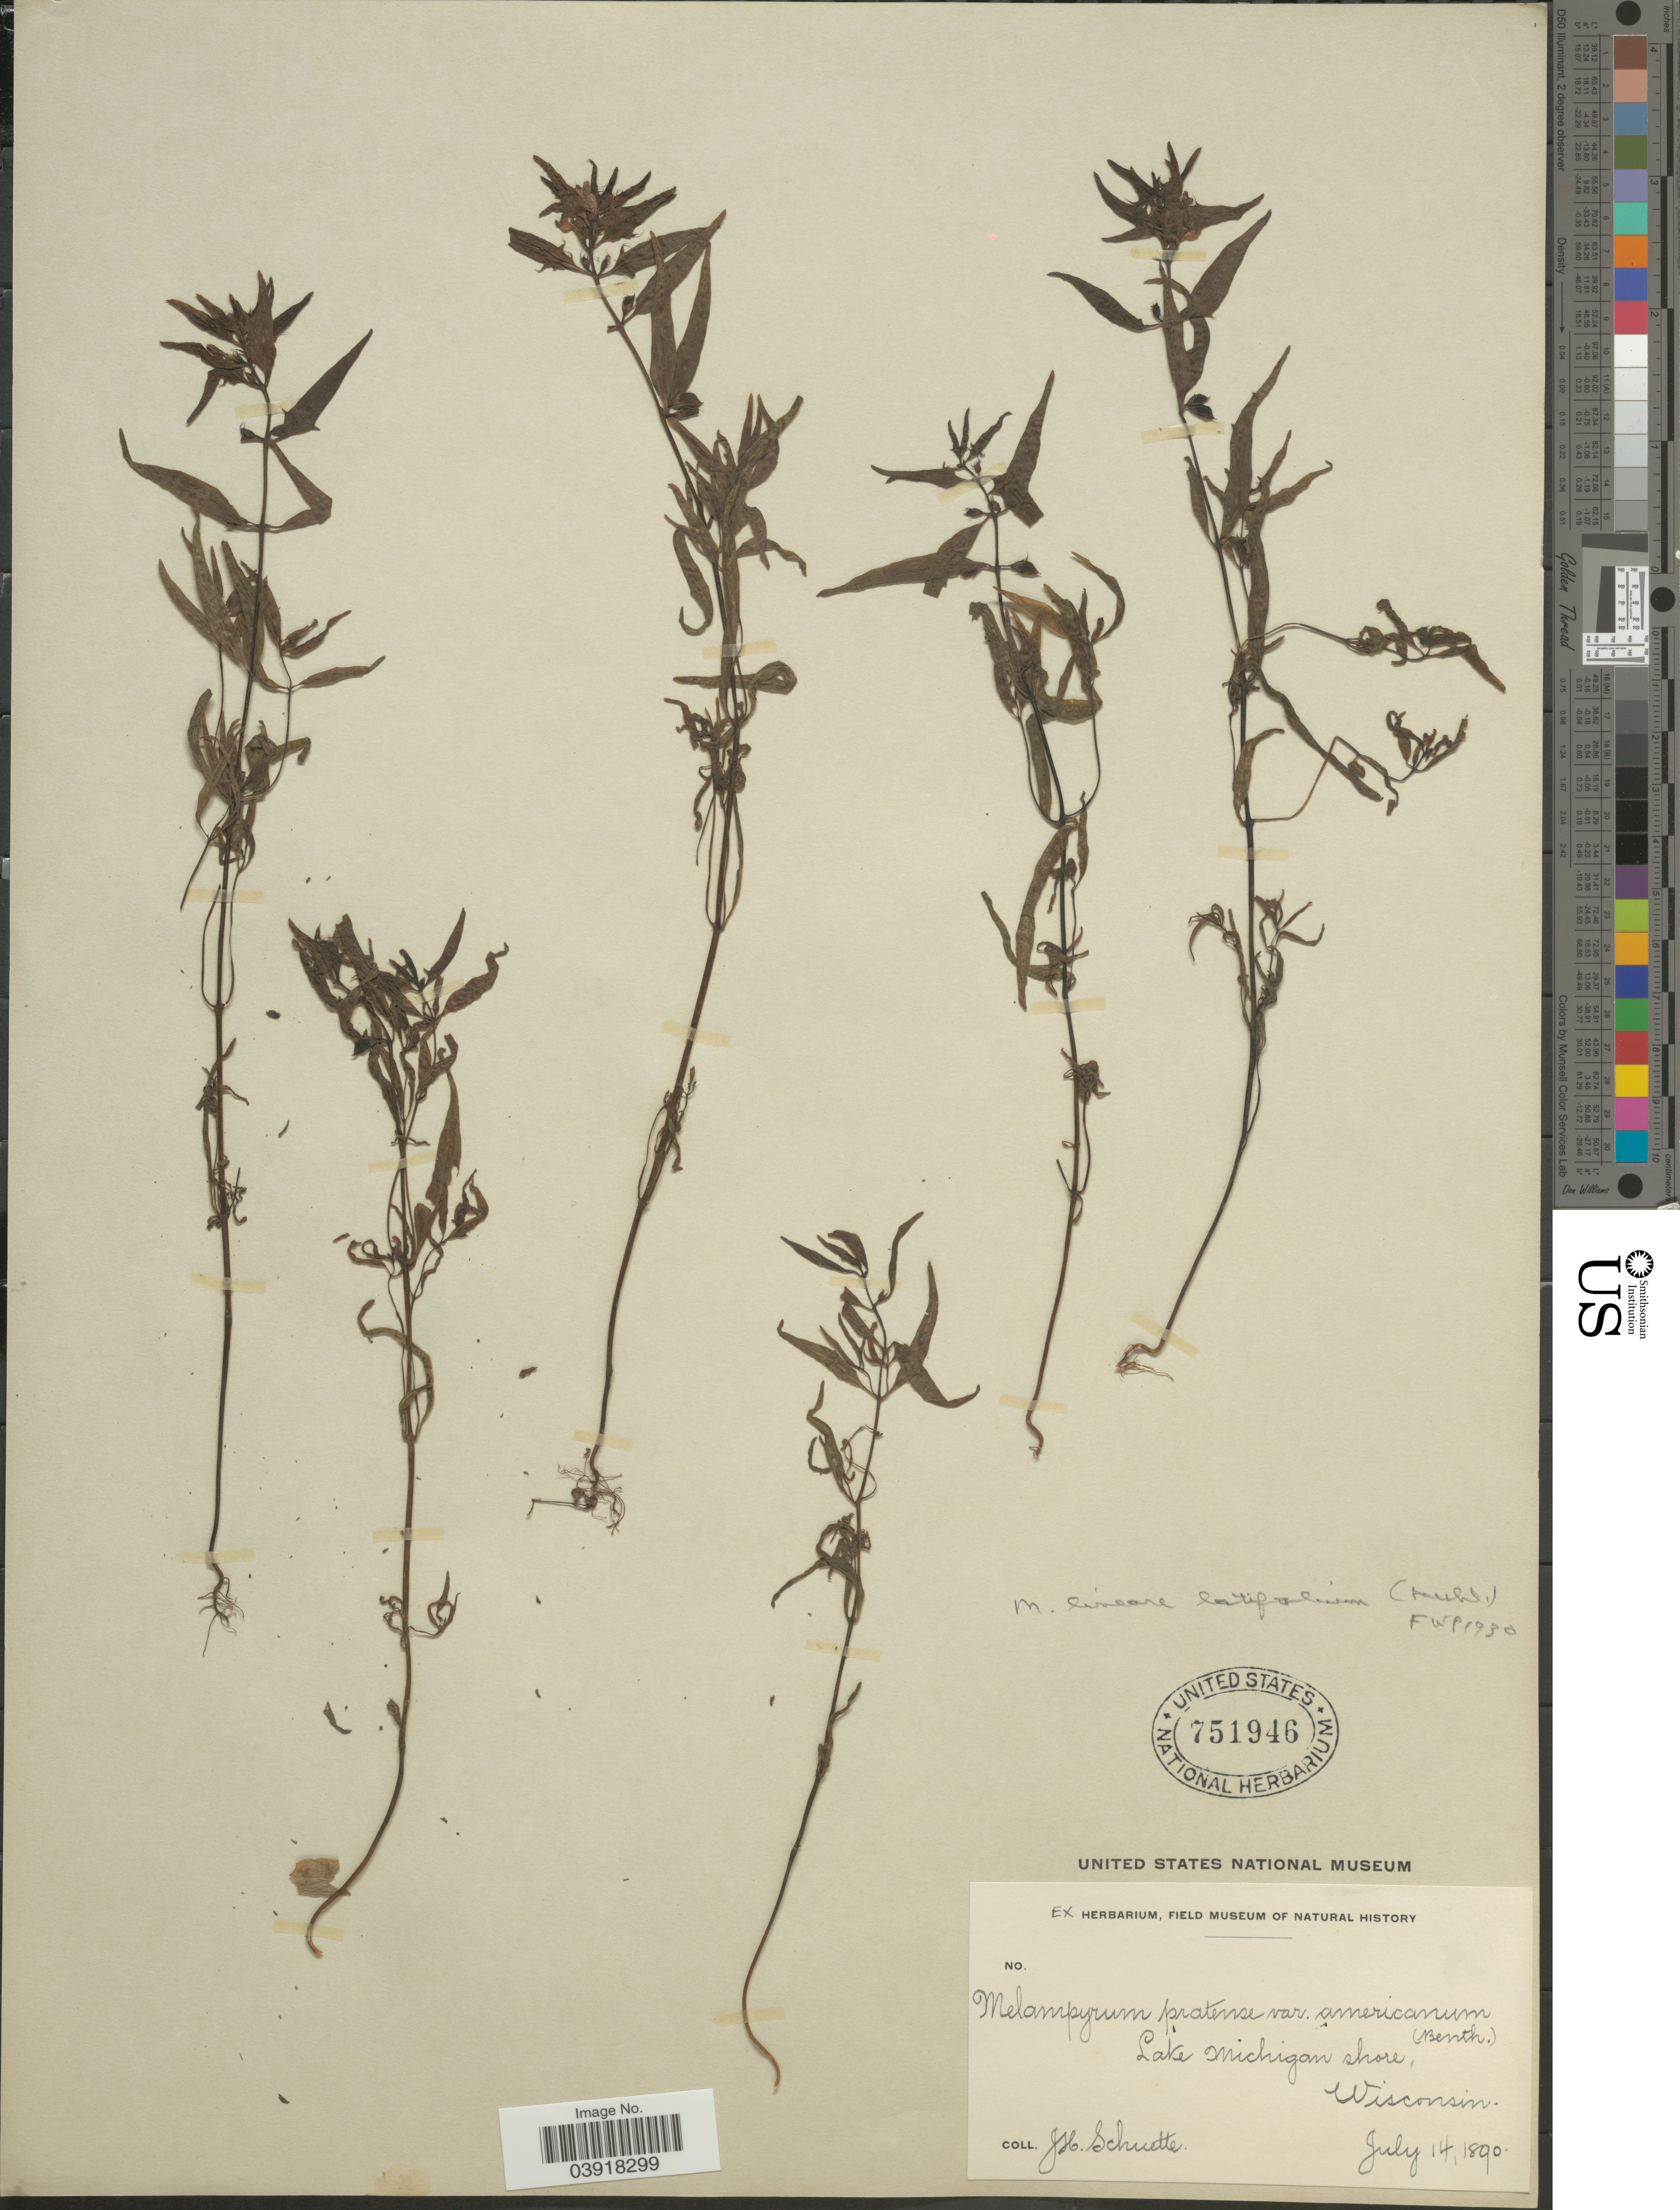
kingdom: Plantae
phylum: Tracheophyta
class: Magnoliopsida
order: Lamiales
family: Orobanchaceae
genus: Melampyrum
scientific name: Melampyrum lineare var. latifolium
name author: (Muhl.) P. Beauv.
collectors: J. H. Schuette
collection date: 1890-07-14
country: United States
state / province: Wisconsin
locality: Lake Michigan shore.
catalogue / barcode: US 751946